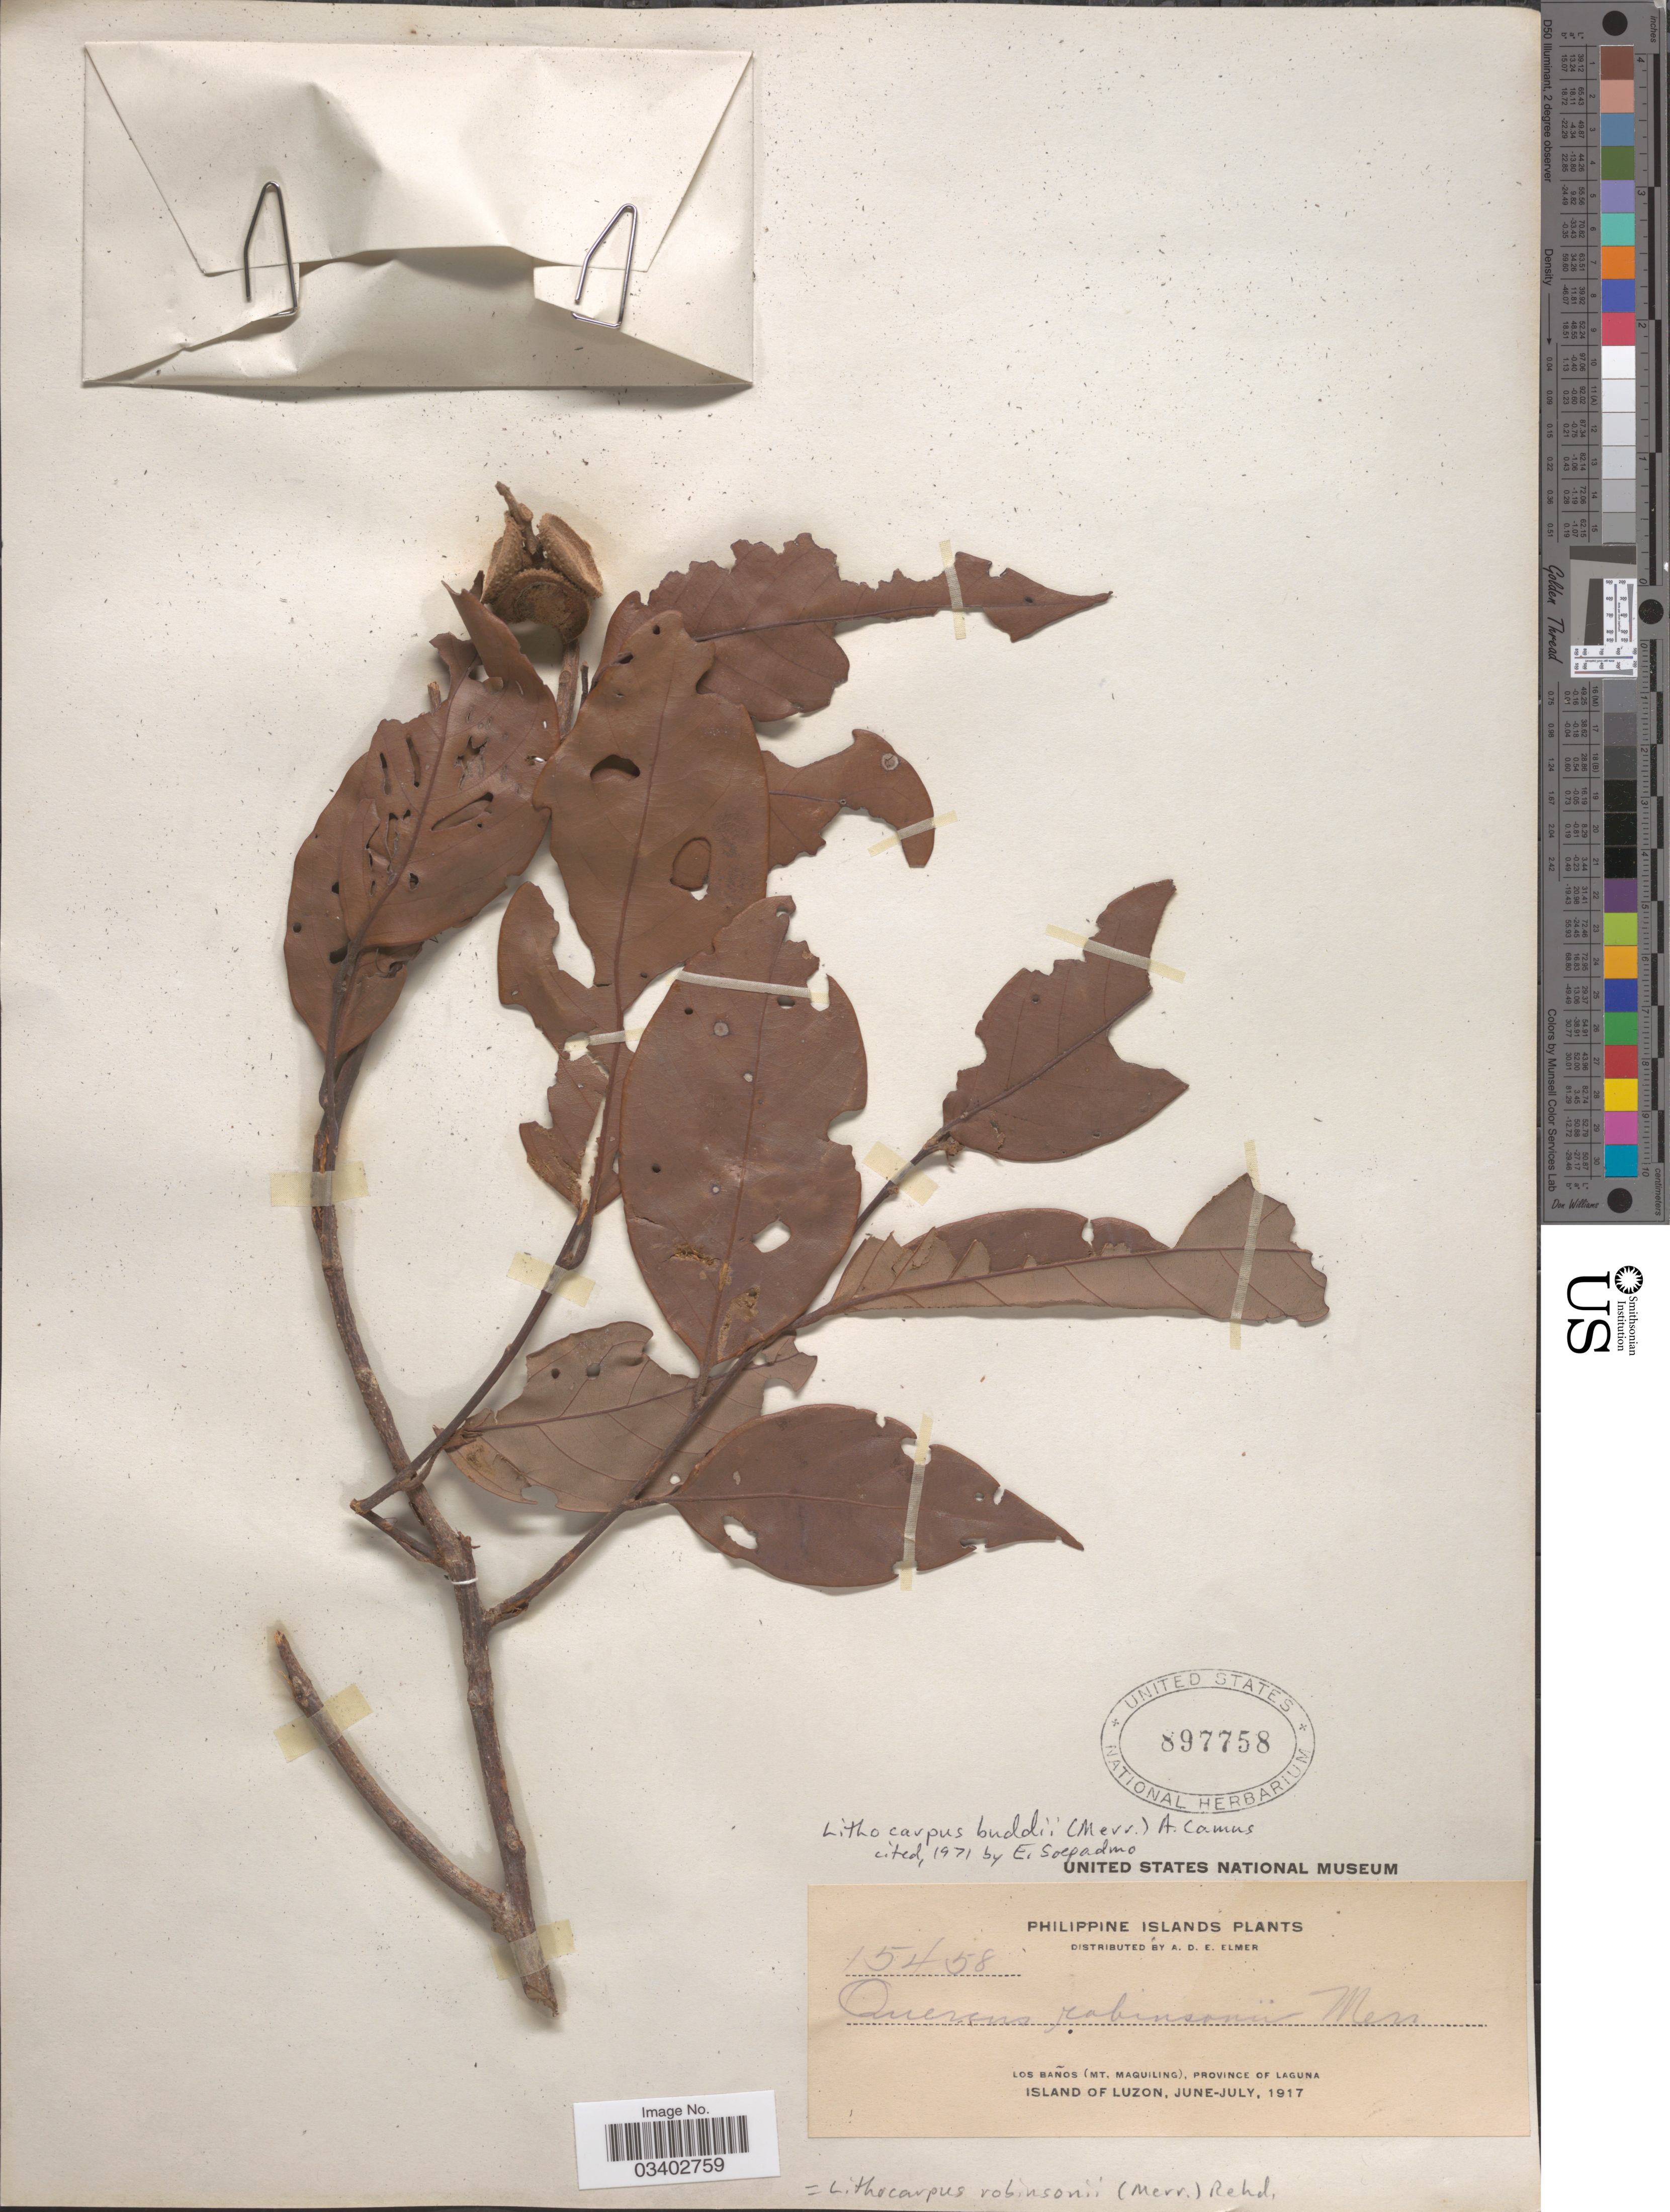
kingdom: Plantae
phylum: Tracheophyta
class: Magnoliopsida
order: Fagales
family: Fagaceae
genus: Lithocarpus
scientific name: Lithocarpus robinsonii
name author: (Koidz.) Rehder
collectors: A. D. E. Elmer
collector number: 15458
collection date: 1917-06/1917-07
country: Philippines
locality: Los Baños (Mt. Maquiling), Province of Laguna. Island of Luzon.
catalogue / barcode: US 897758